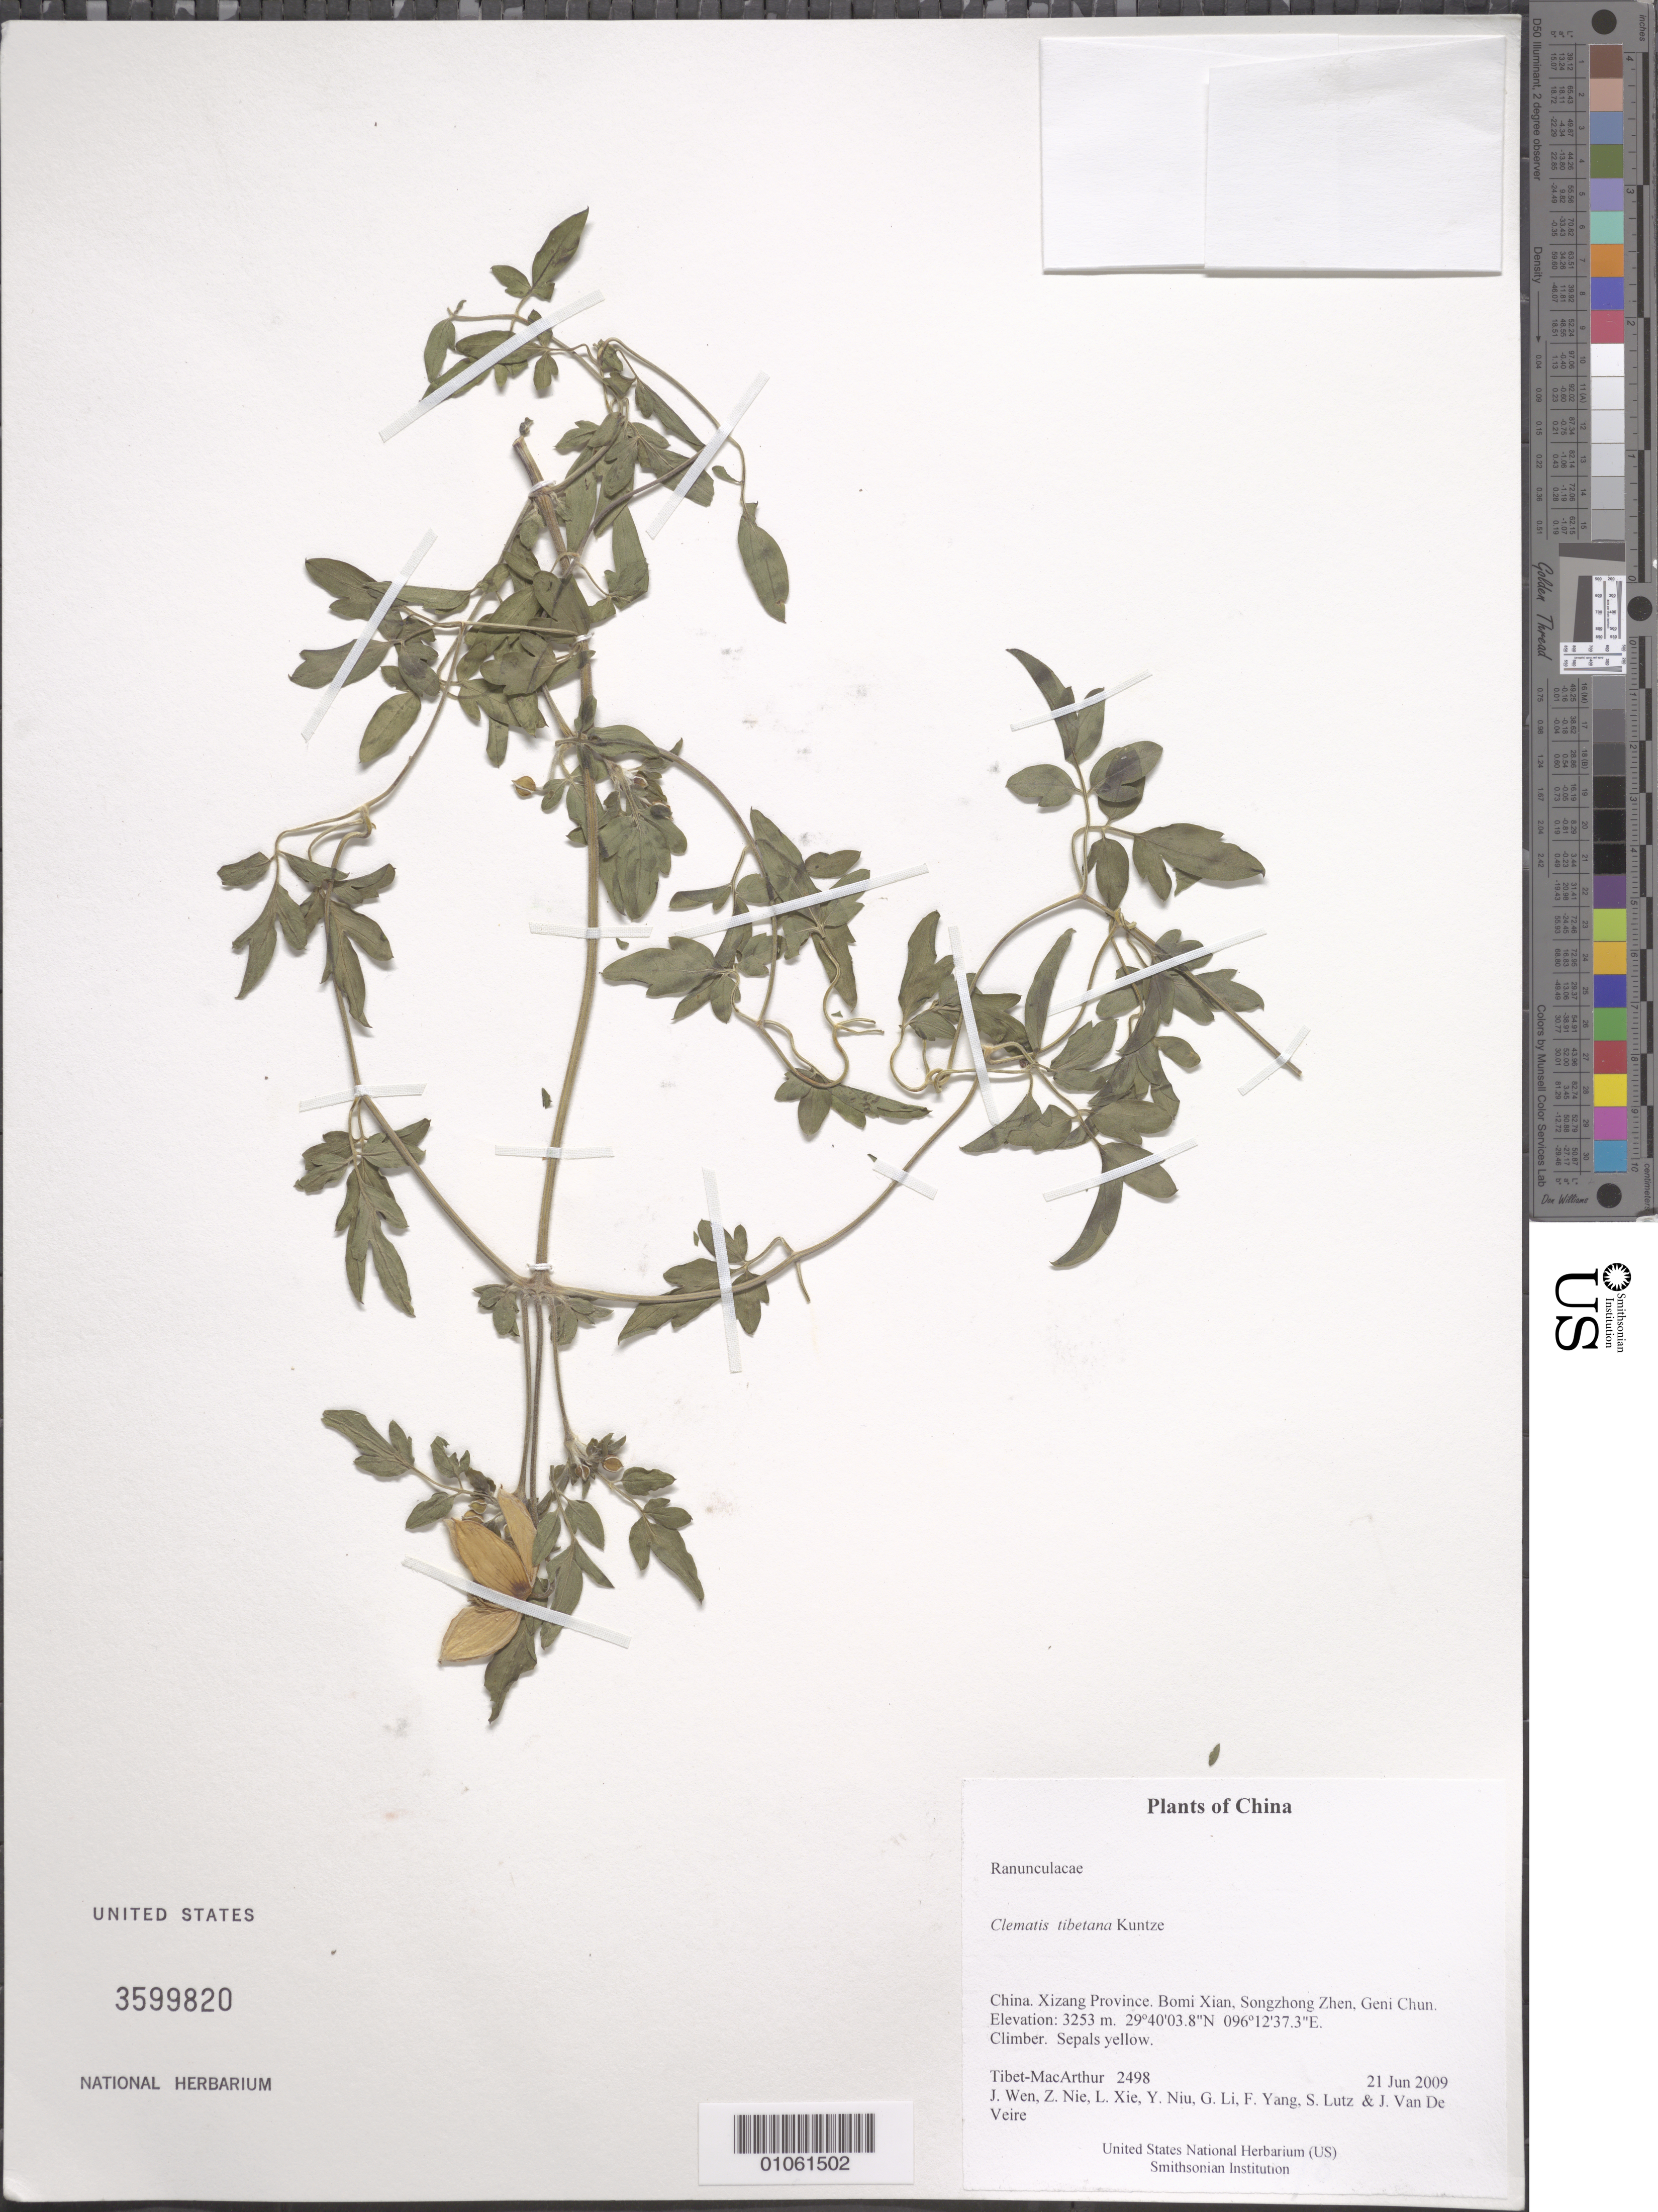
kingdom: Plantae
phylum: Tracheophyta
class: Magnoliopsida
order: Ranunculales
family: Ranunculaceae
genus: Clematis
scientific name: Clematis tibetana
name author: Kuntze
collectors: Tibet-MacArthur, J. Wen, Z. Nie, L. Xie, Y. Niu, G. Li, F. Yang, S. Lutz & J. Van De Veire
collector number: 2498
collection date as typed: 21 Jun 2009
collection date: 2009-06-21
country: China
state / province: Xizang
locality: Bomi Xian, Songzhong Zhen, Geni Chun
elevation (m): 3253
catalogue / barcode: US 3599820